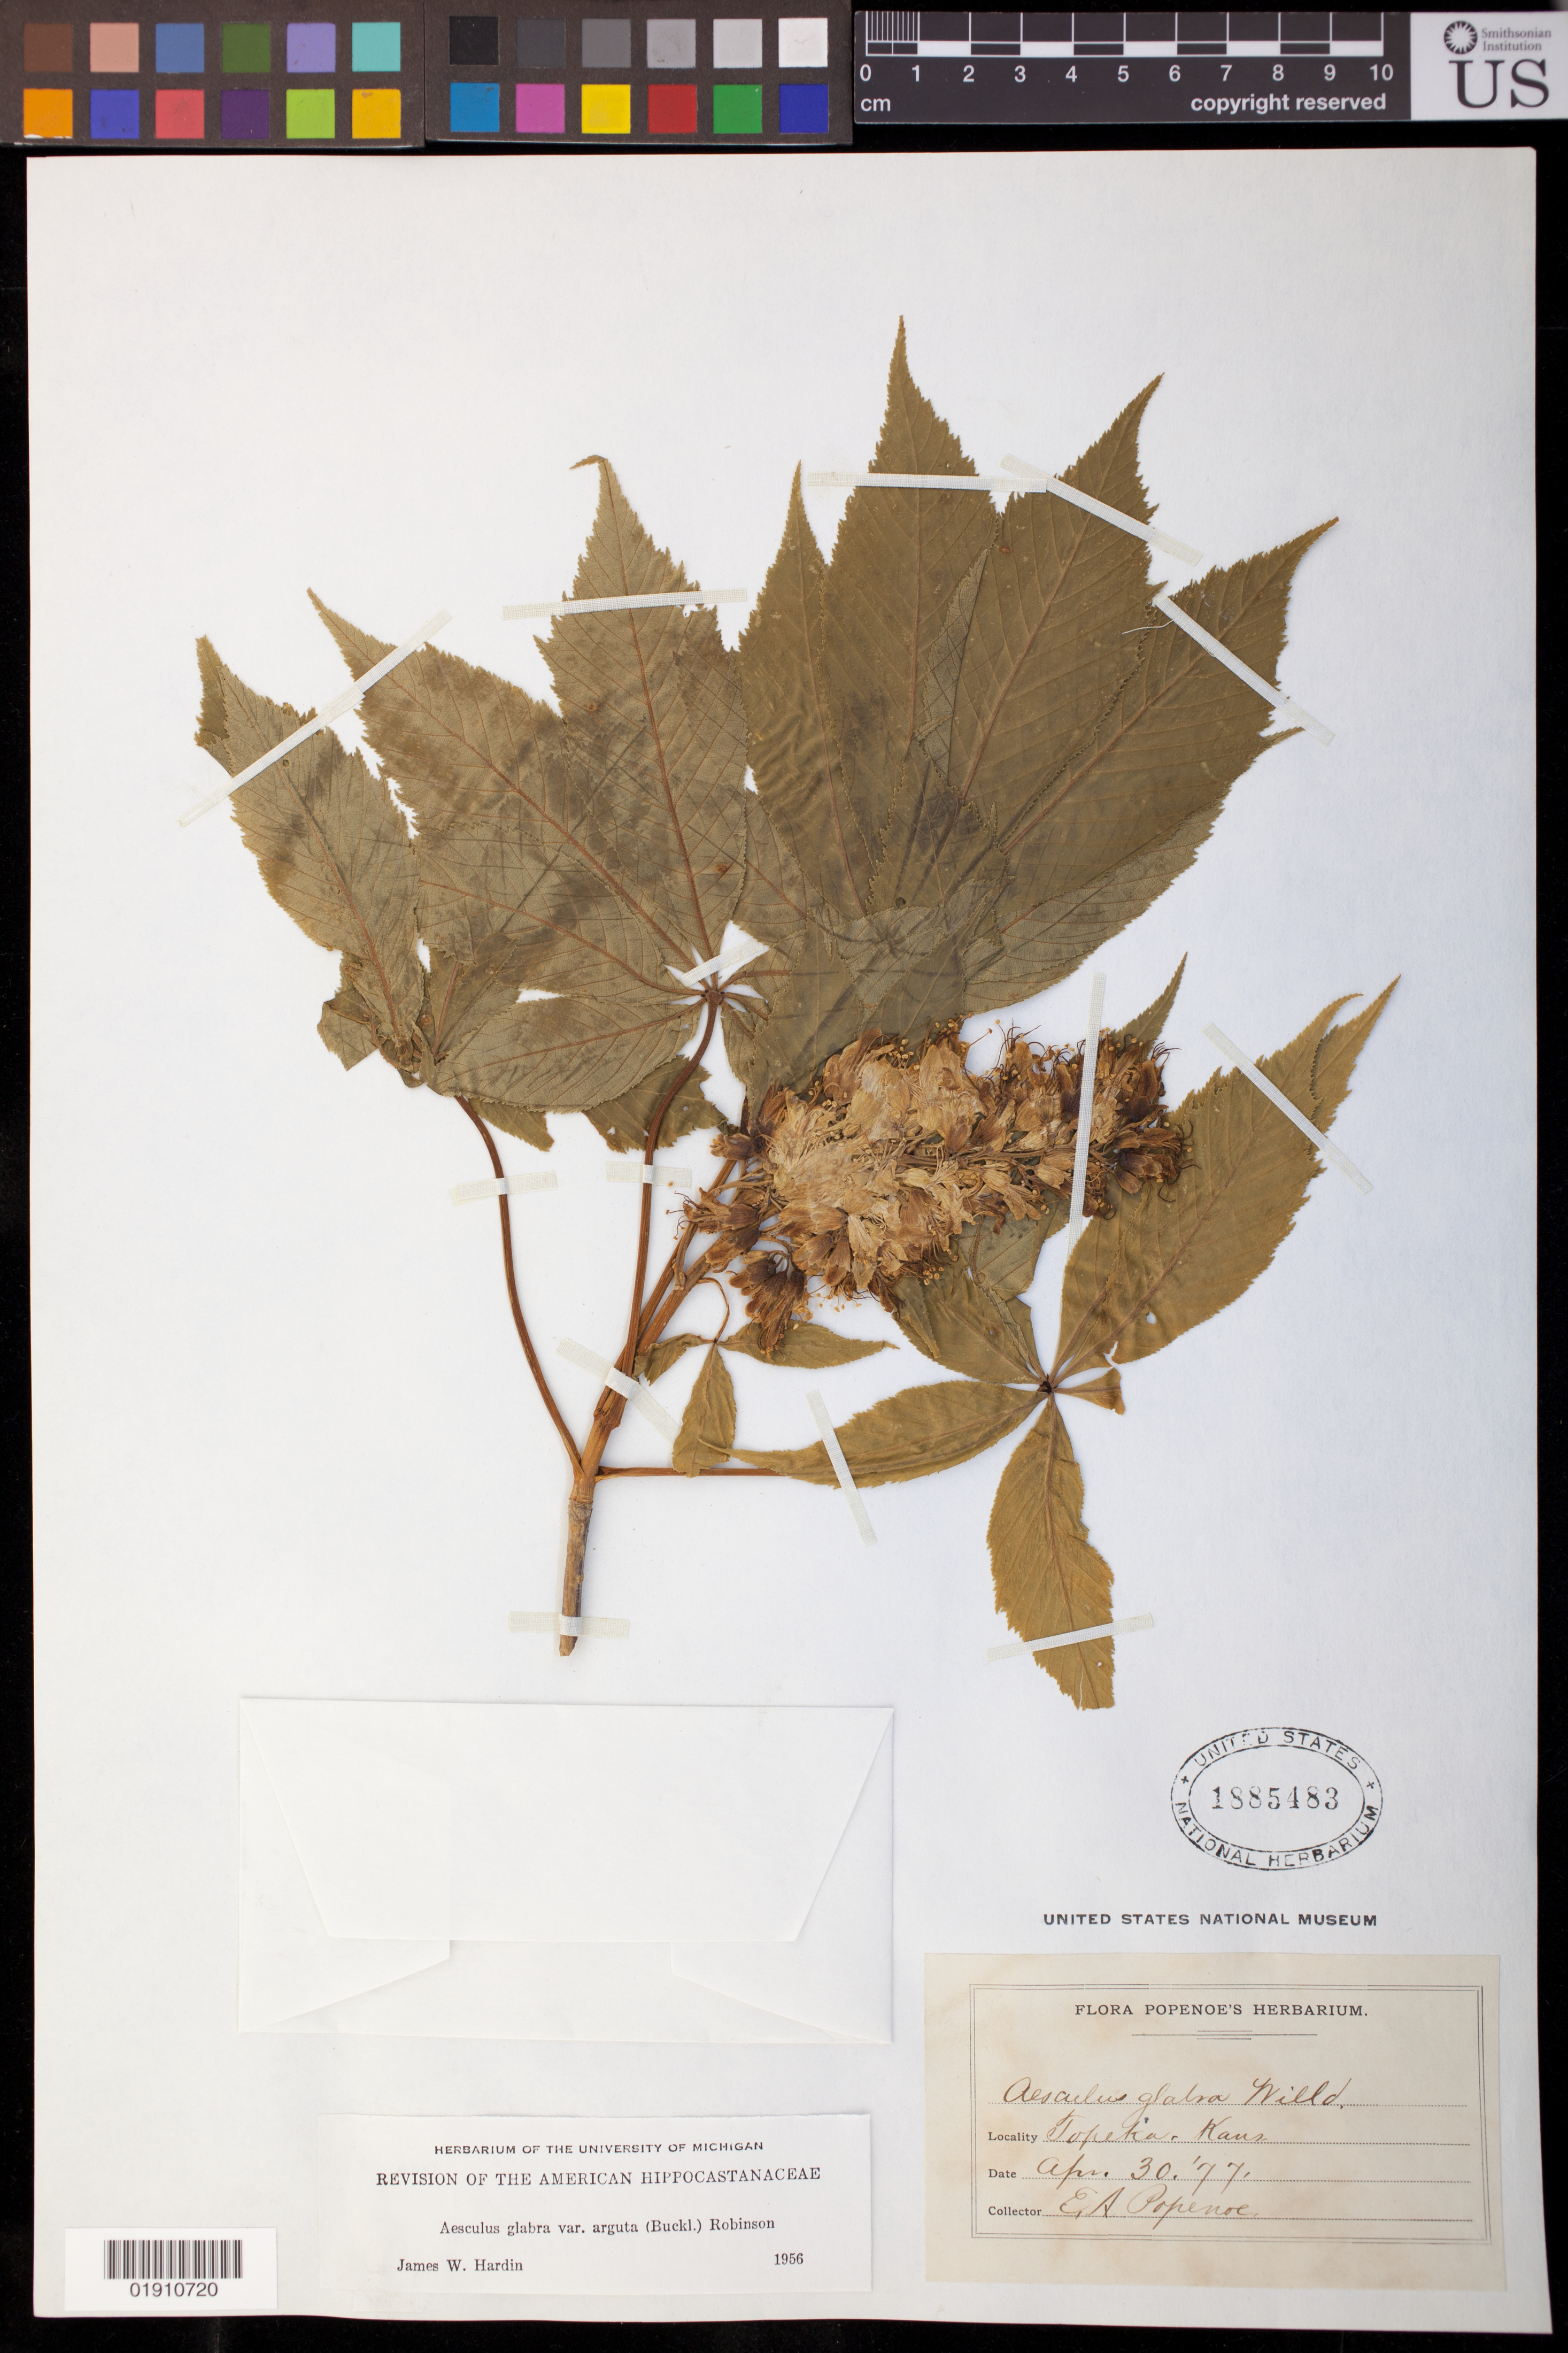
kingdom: Plantae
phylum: Tracheophyta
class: Magnoliopsida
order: Sapindales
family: Sapindaceae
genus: Aesculus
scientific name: Aesculus glabra var. anguta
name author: (Buckley) B.L. Rob.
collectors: E. Popenoe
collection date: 1877-04-30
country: United States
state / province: Kansas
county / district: Shawnee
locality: Topeka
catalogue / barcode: US 1885483